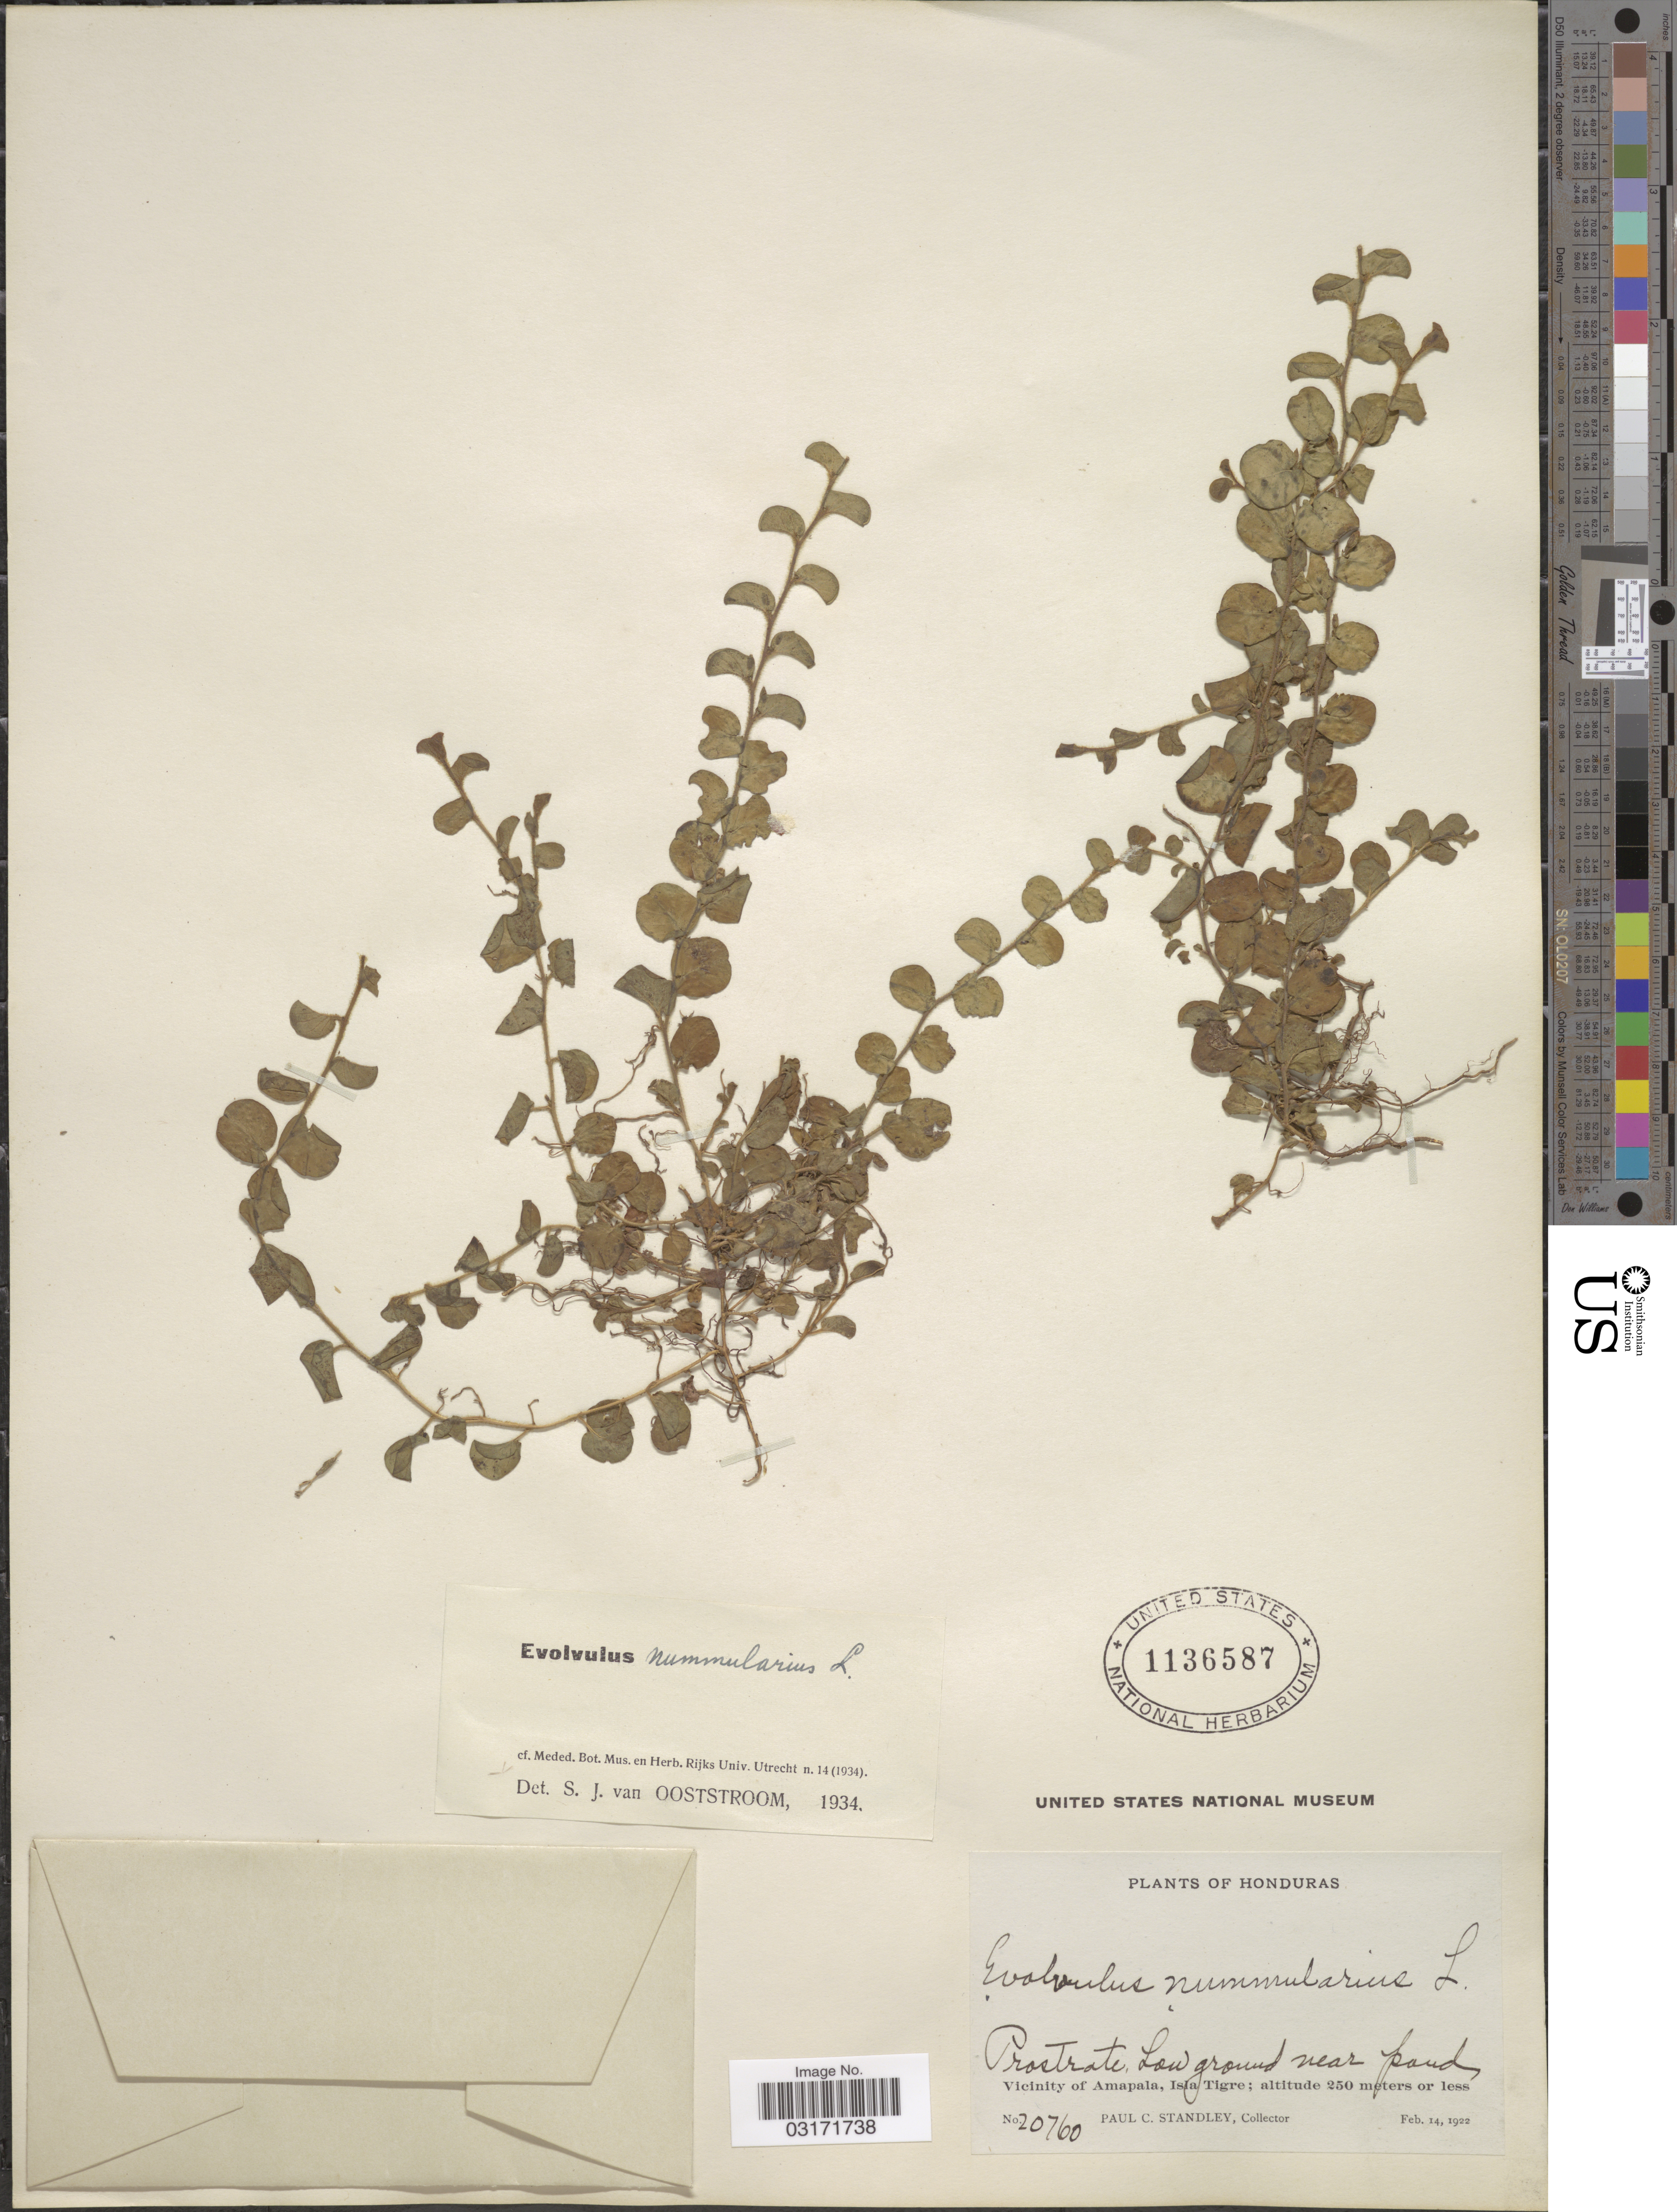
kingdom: Plantae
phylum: Tracheophyta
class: Magnoliopsida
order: Solanales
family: Convolvulaceae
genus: Evolvulus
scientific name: Evolvulus nummularius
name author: (L.) L.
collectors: P. C. Standley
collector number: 20760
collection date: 1922-02-14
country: Honduras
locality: Vicinity of Amapala, Isla Tigre.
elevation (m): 250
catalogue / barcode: US 1136587